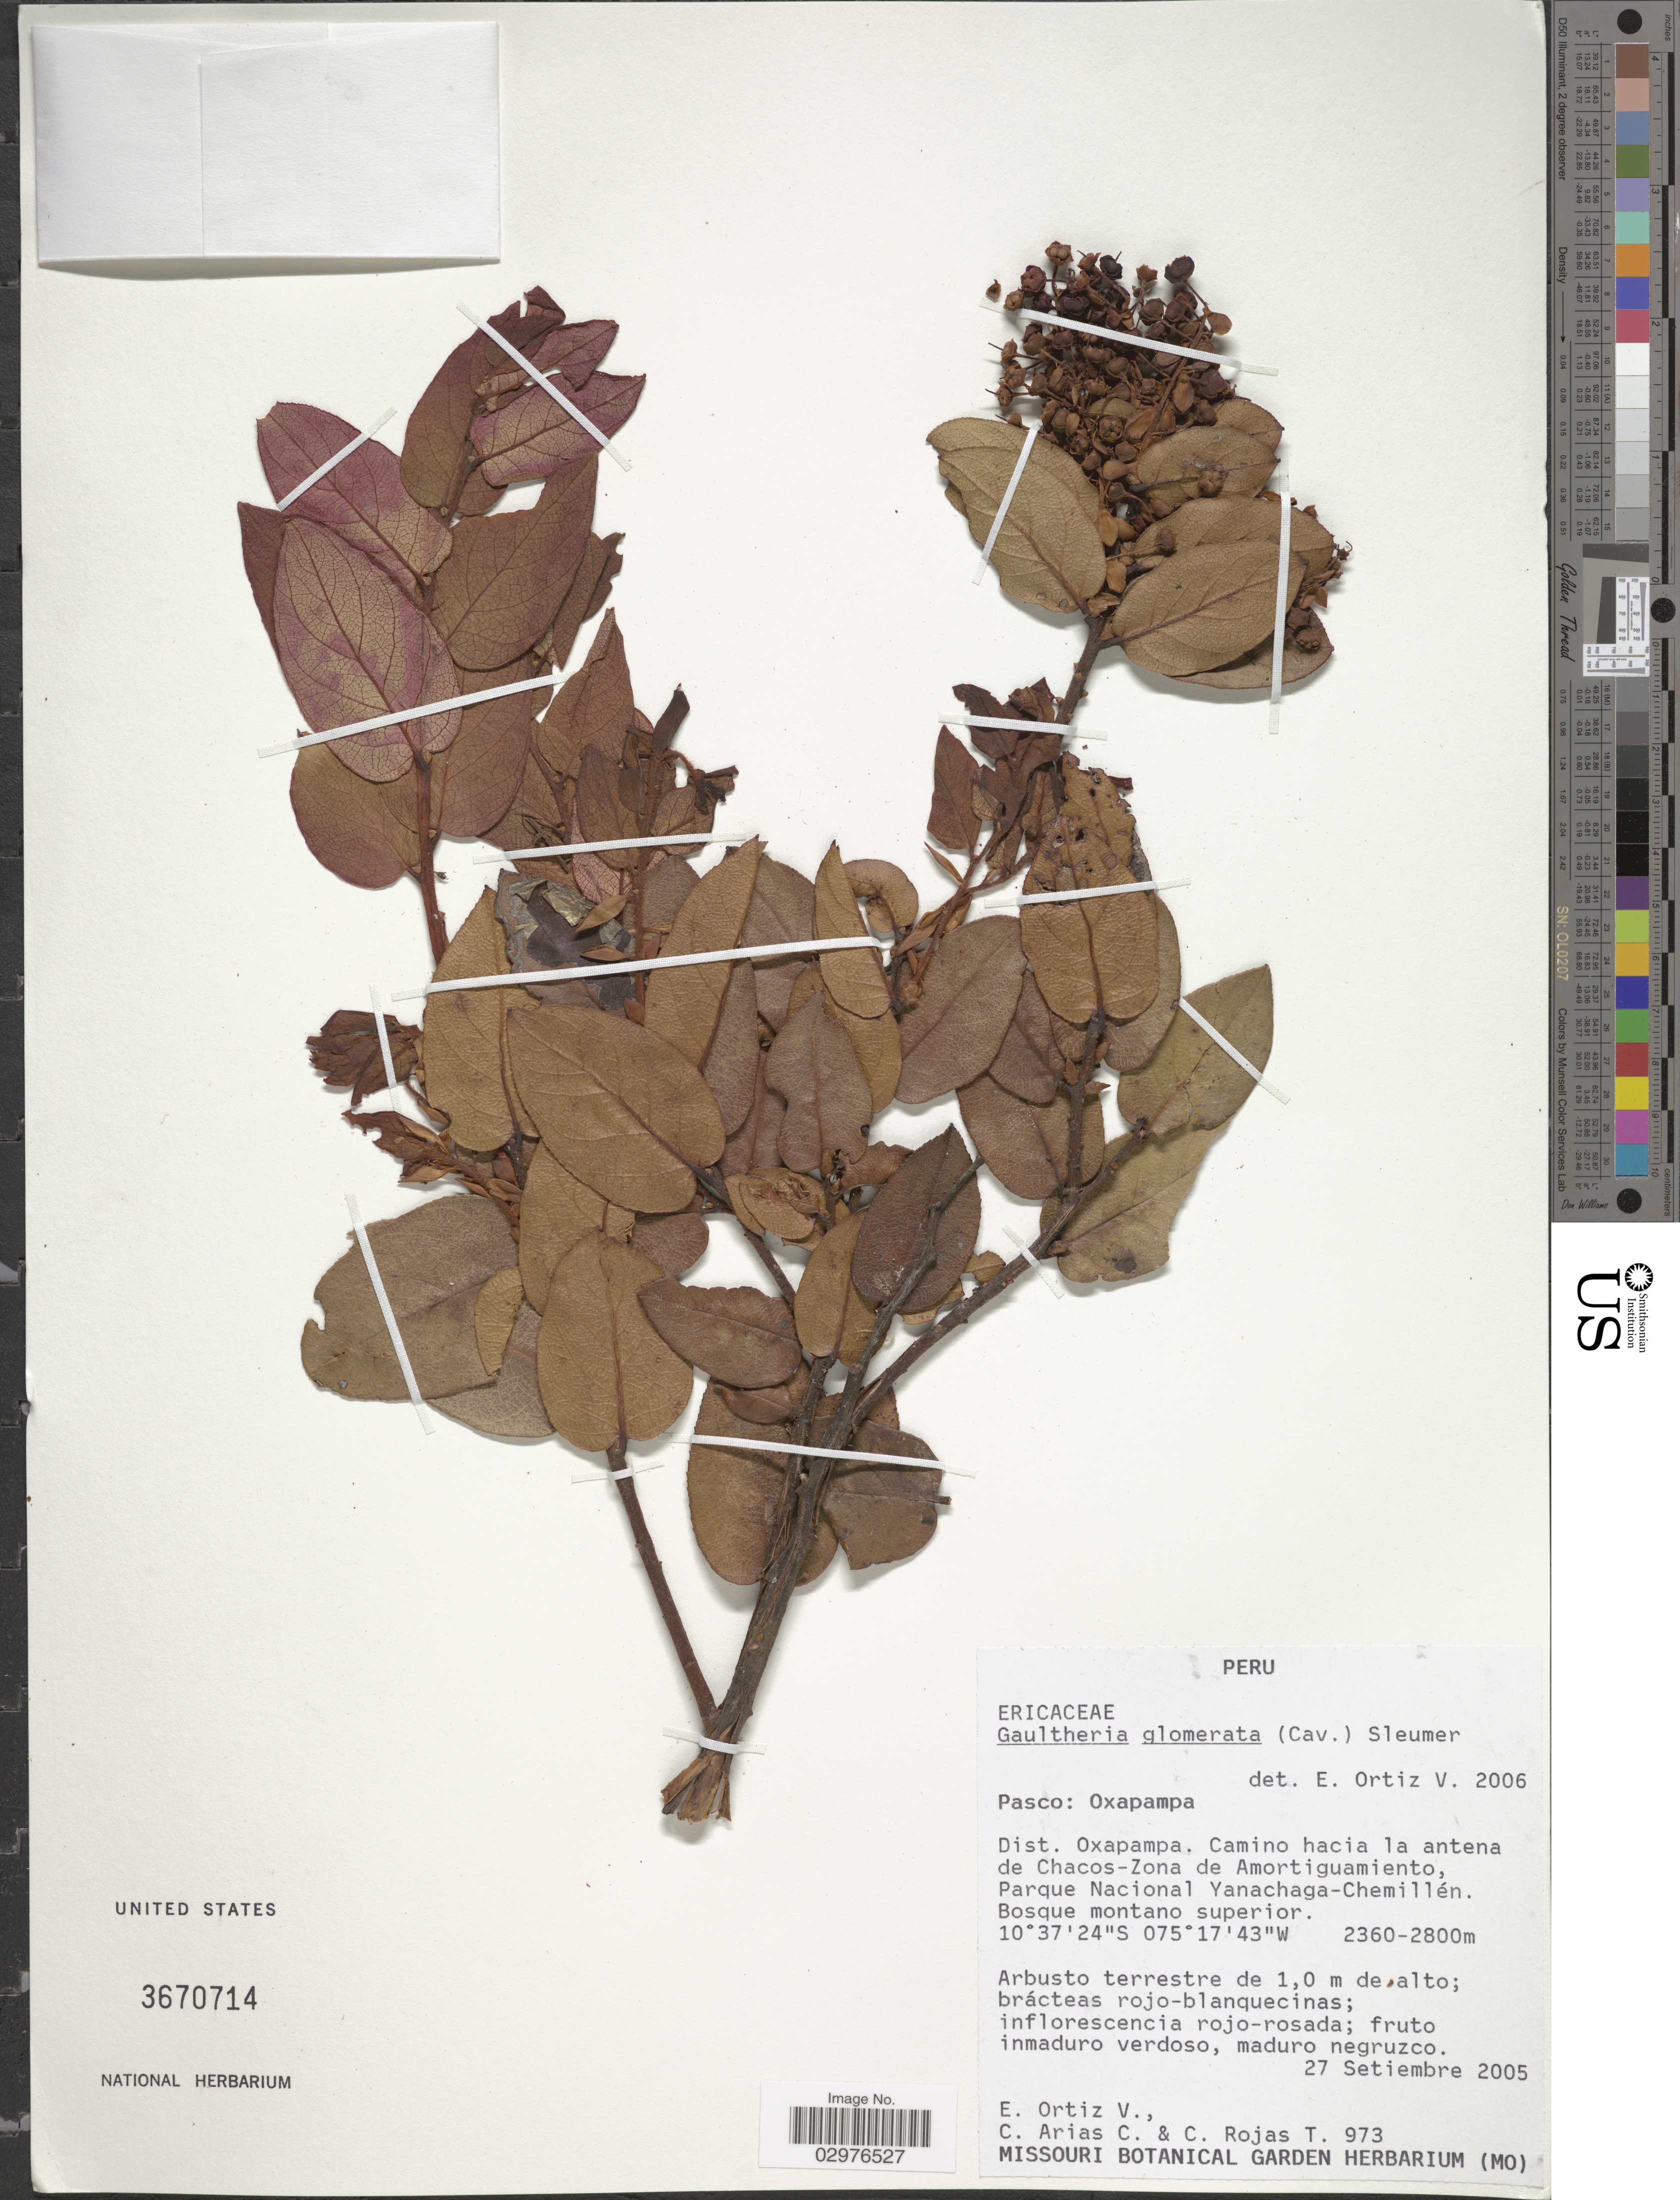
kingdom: Plantae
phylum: Tracheophyta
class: Magnoliopsida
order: Ericales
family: Ericaceae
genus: Gaultheria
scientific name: Gaultheria glomerata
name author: (Cav.) Sleumer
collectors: E. Ortiz V., C. Arias C. & C. Rojas T.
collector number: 973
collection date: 2005-09-27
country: Peru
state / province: Pasco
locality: Oxapampa. Dist. Oxapampa. Camino hacia la antena de Chacos-Zona de Amortiguamiento, Parque Nacional Yanachaga-Chemillén.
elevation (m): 2360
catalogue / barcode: US 3670714